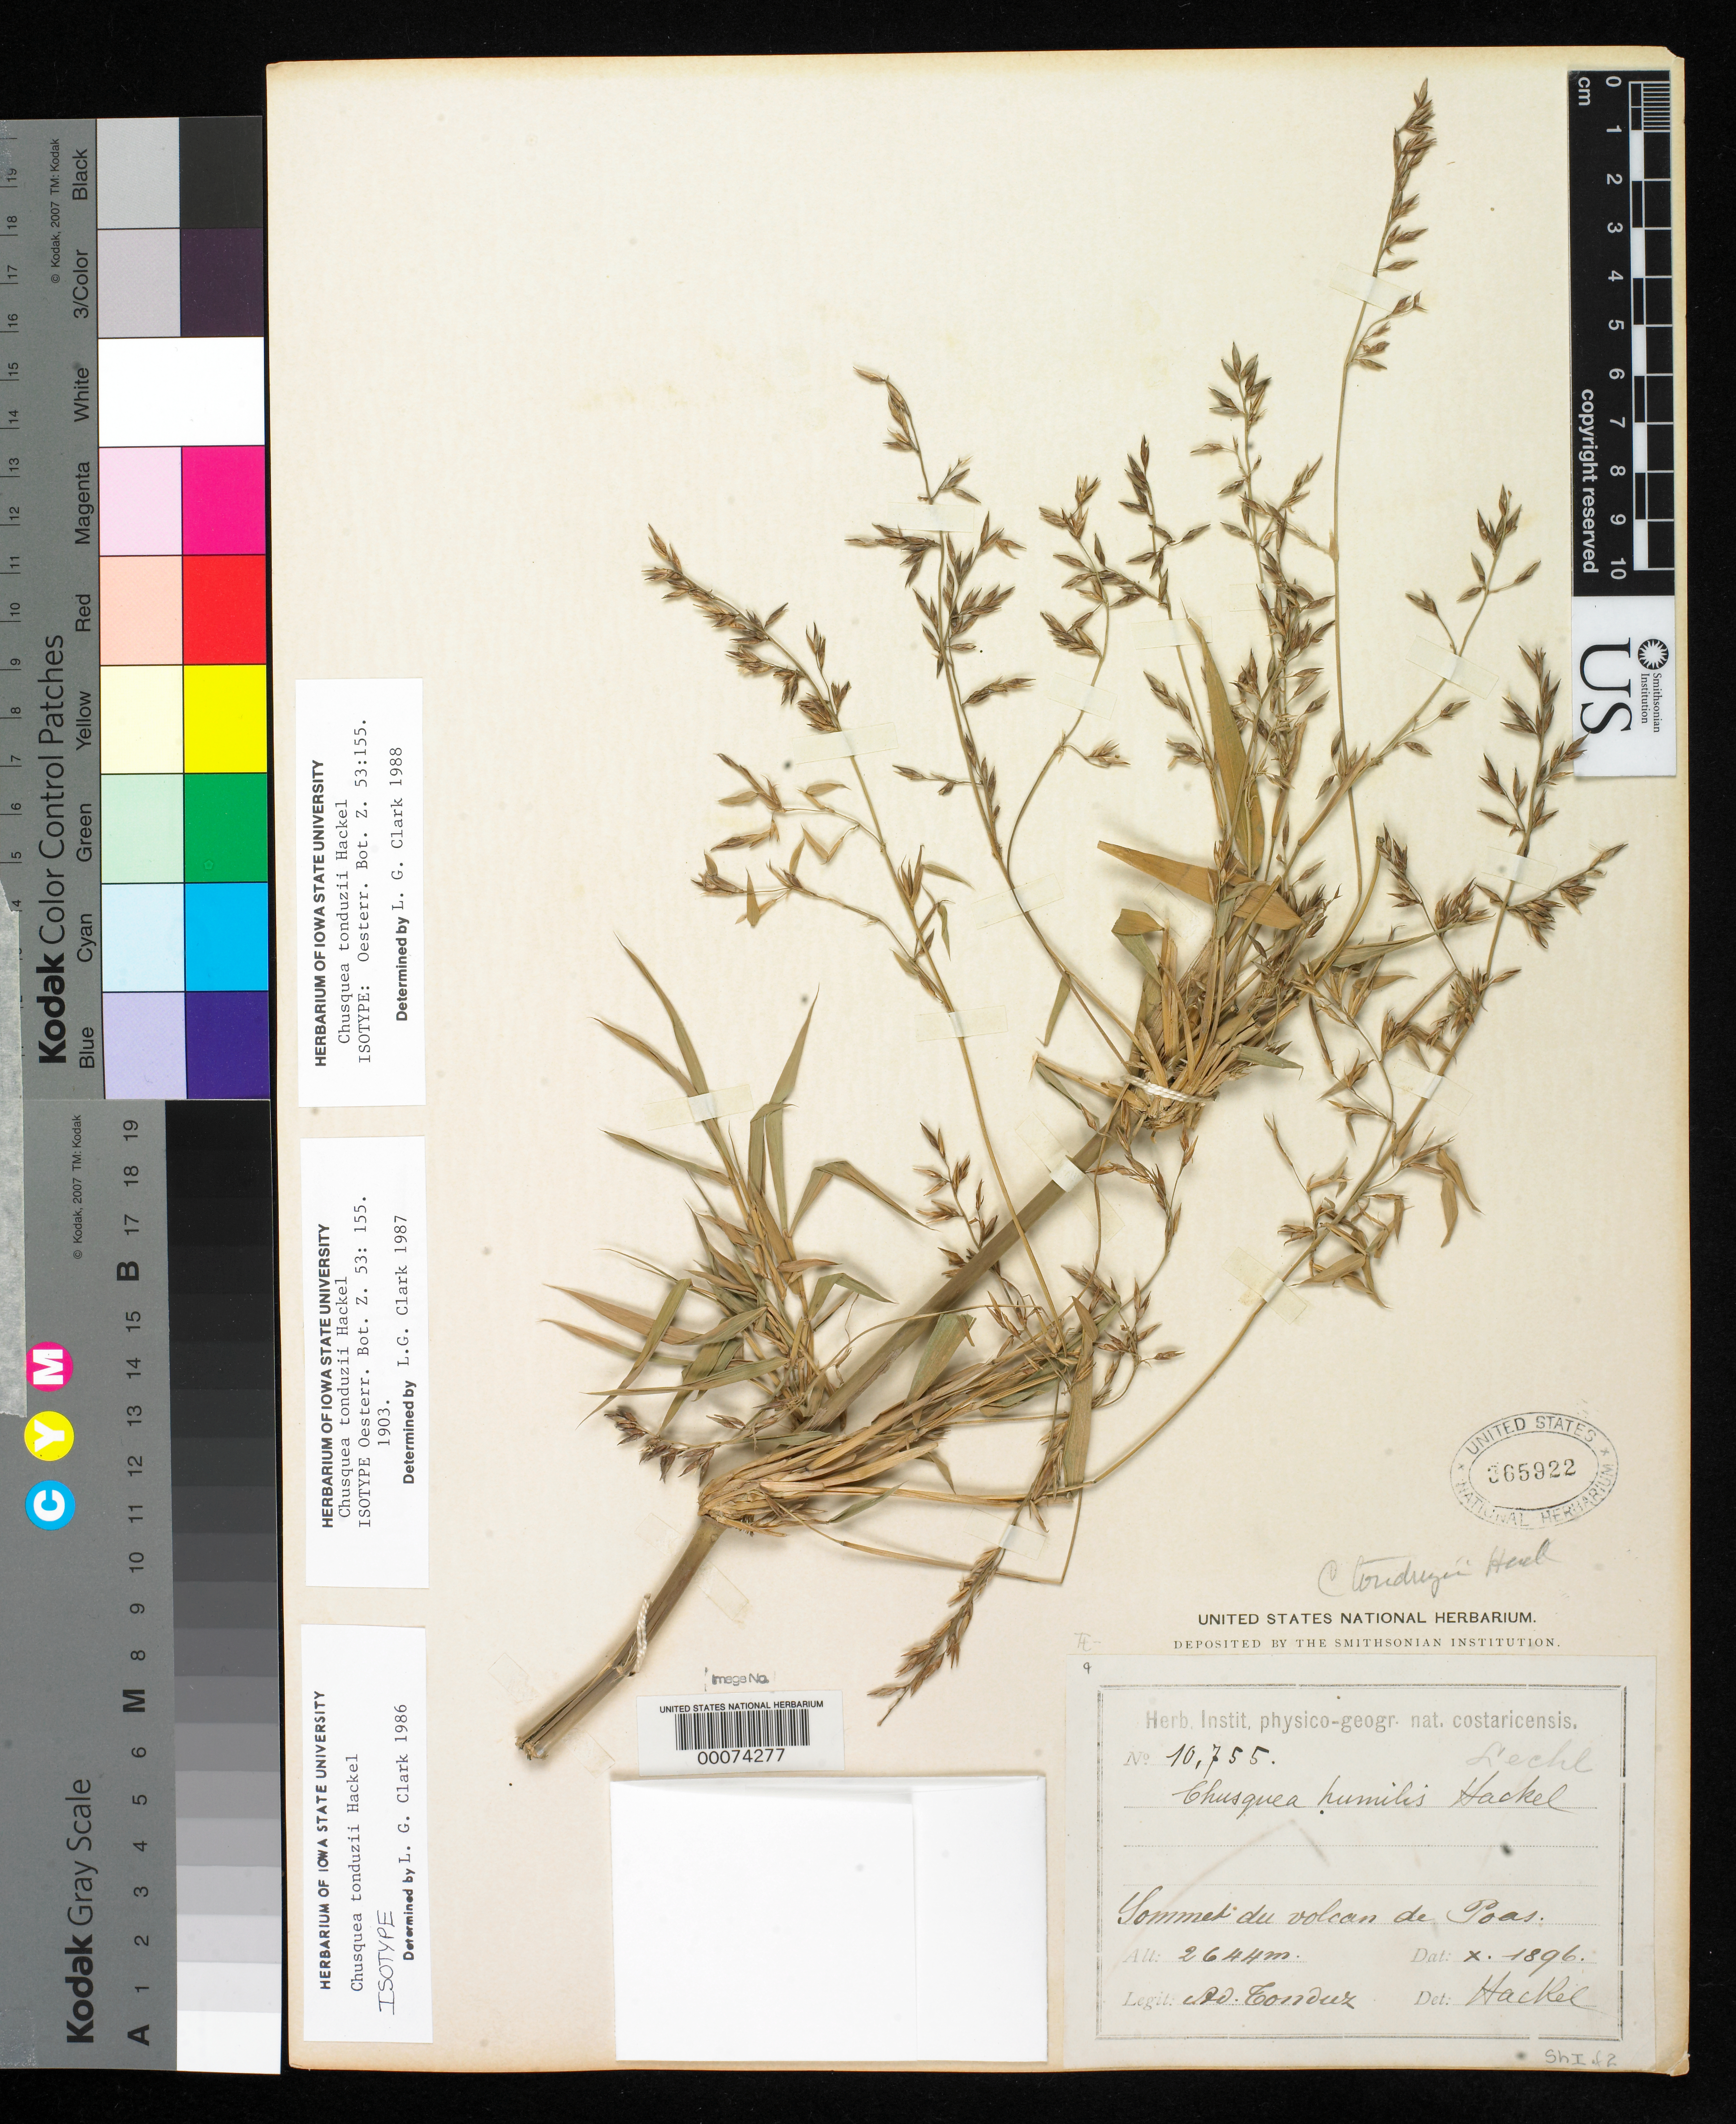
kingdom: Plantae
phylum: Tracheophyta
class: Liliopsida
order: Poales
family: Poaceae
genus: Chusquea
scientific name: Chusquea tonduzii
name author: Hack.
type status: Isotype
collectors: A. Tonduz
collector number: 10755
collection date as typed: Oct 1896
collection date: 1896-10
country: Costa Rica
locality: Summit of Poas Volcano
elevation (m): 2644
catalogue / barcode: US 365922